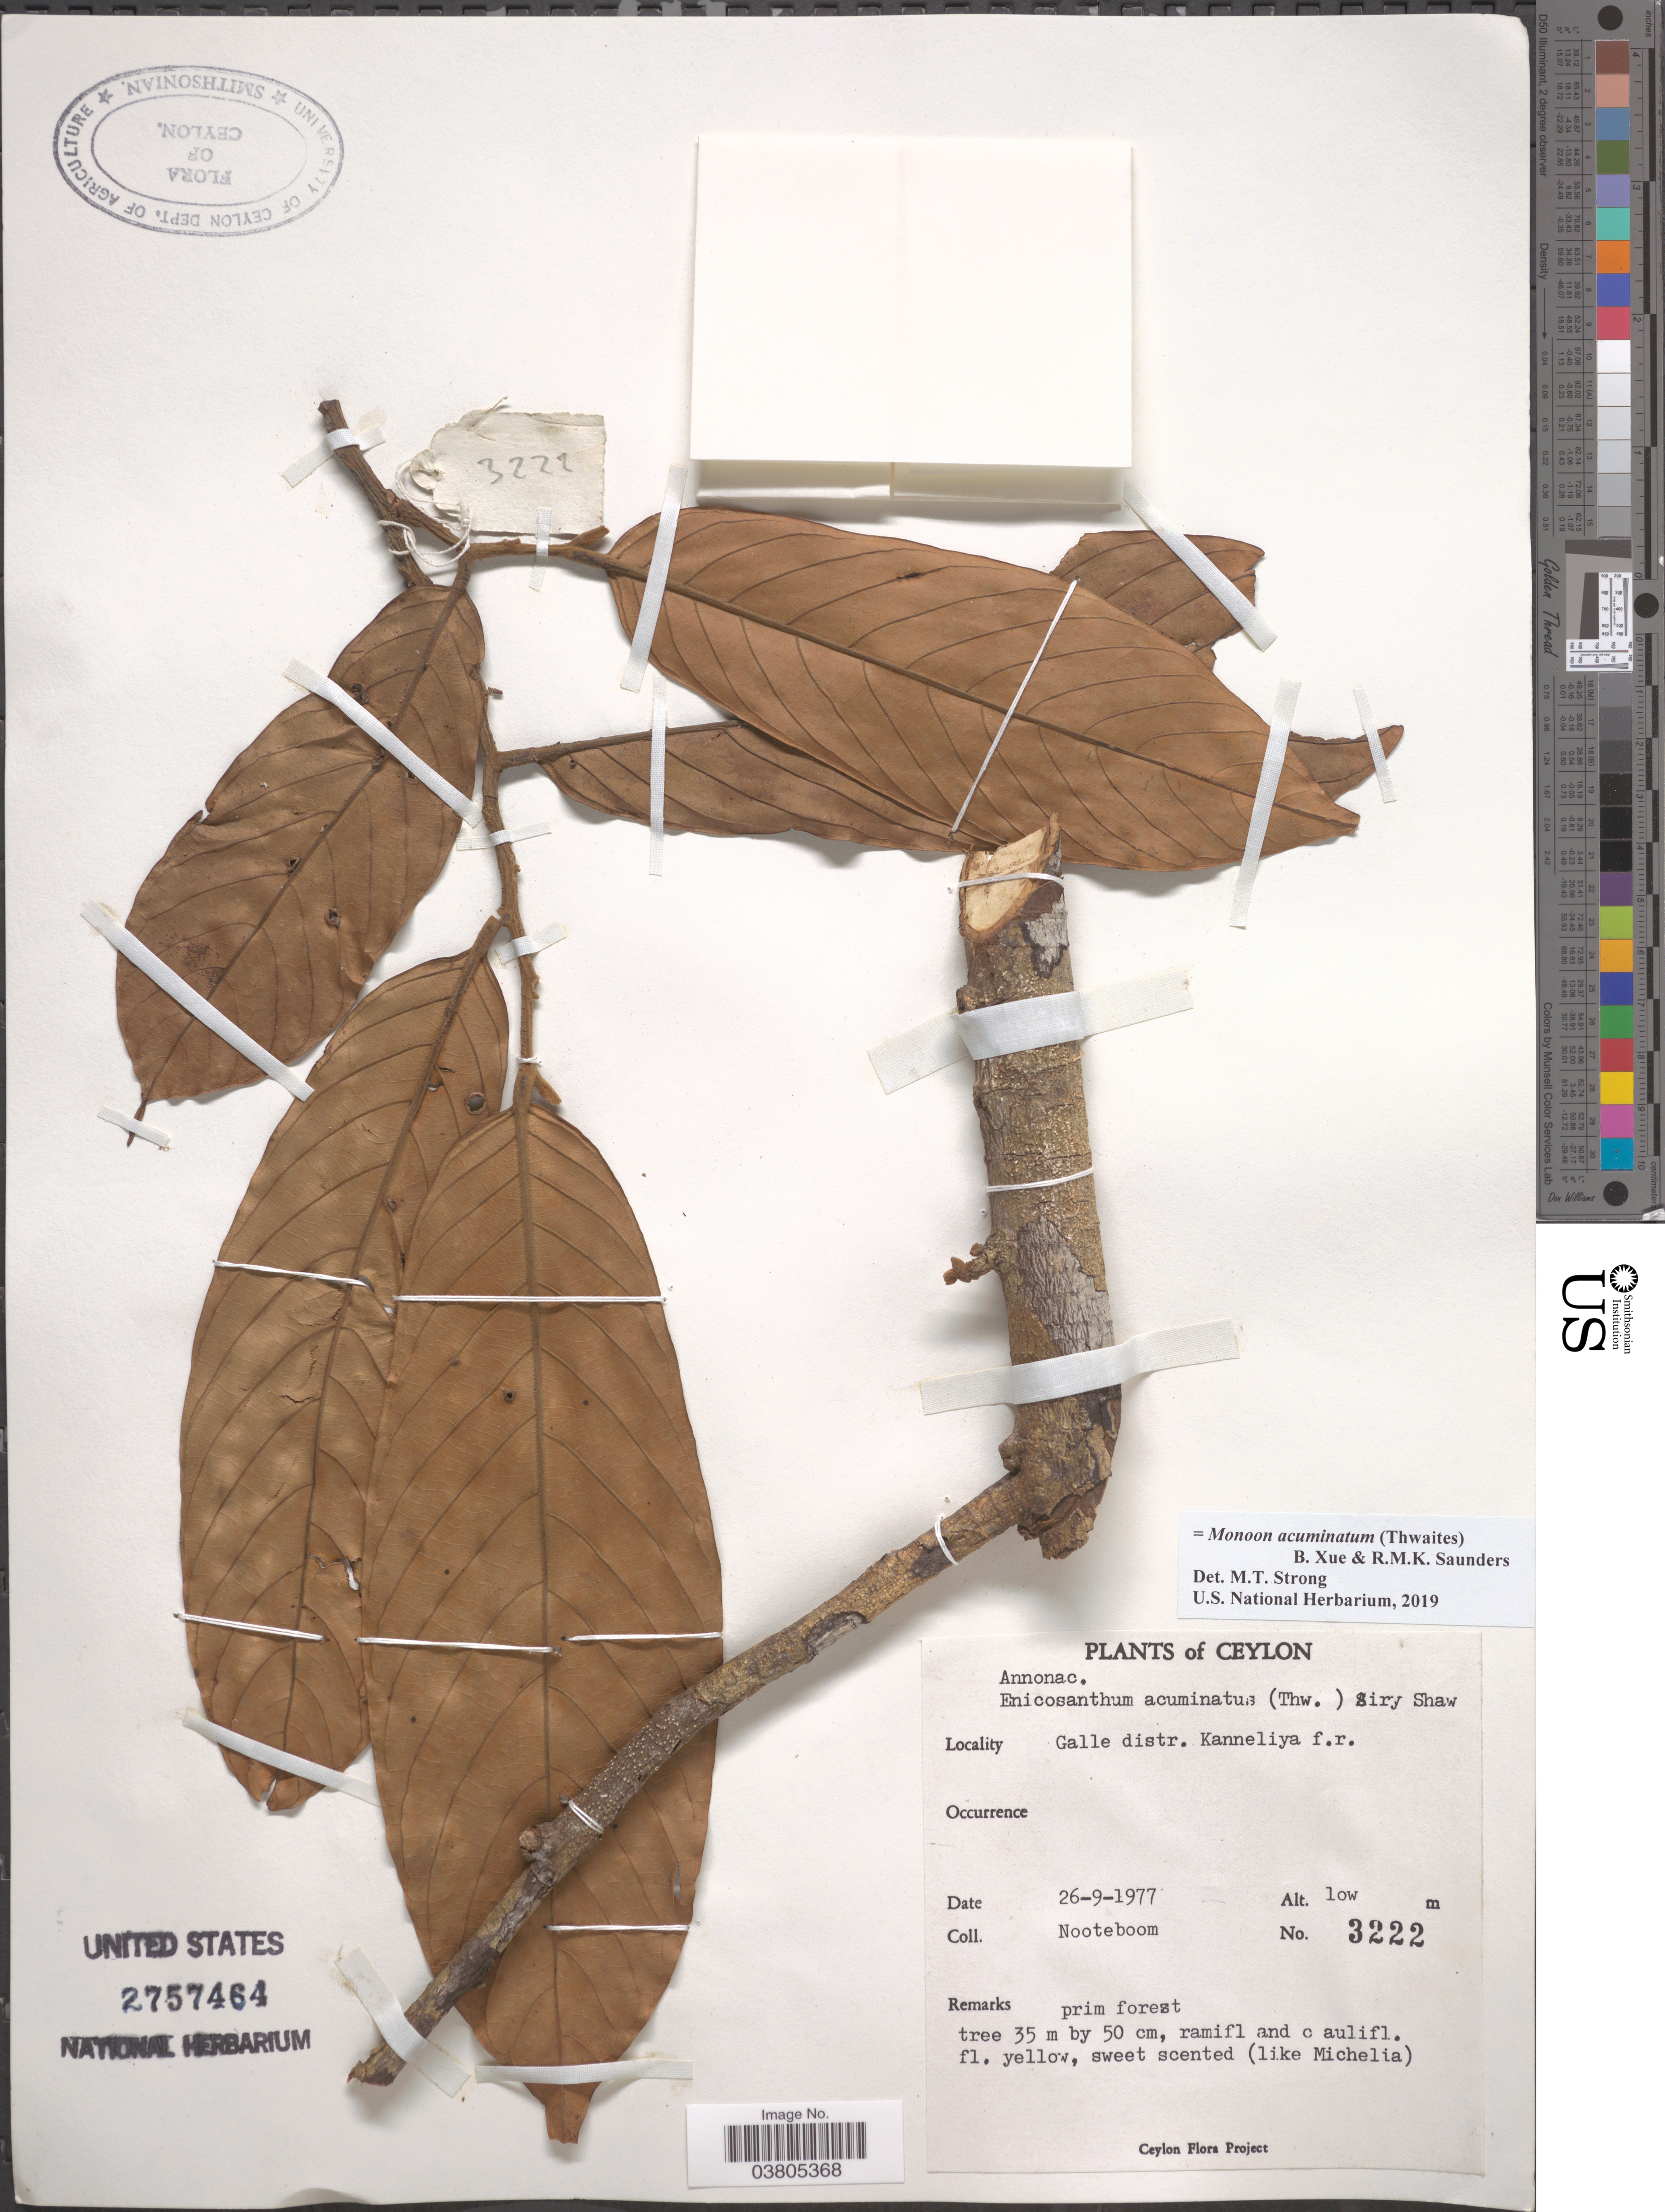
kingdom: Plantae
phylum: Tracheophyta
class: Magnoliopsida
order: Magnoliales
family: Annonaceae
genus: Monoon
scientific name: Monoon acuminatum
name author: (Thwaites) B. Xue & R.M.K. Saunders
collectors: Nooteboom, --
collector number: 3222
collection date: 1977-09-26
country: Sri Lanka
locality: Ceylon. Galle distr. Kanneliya f.r.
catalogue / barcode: US 2757464